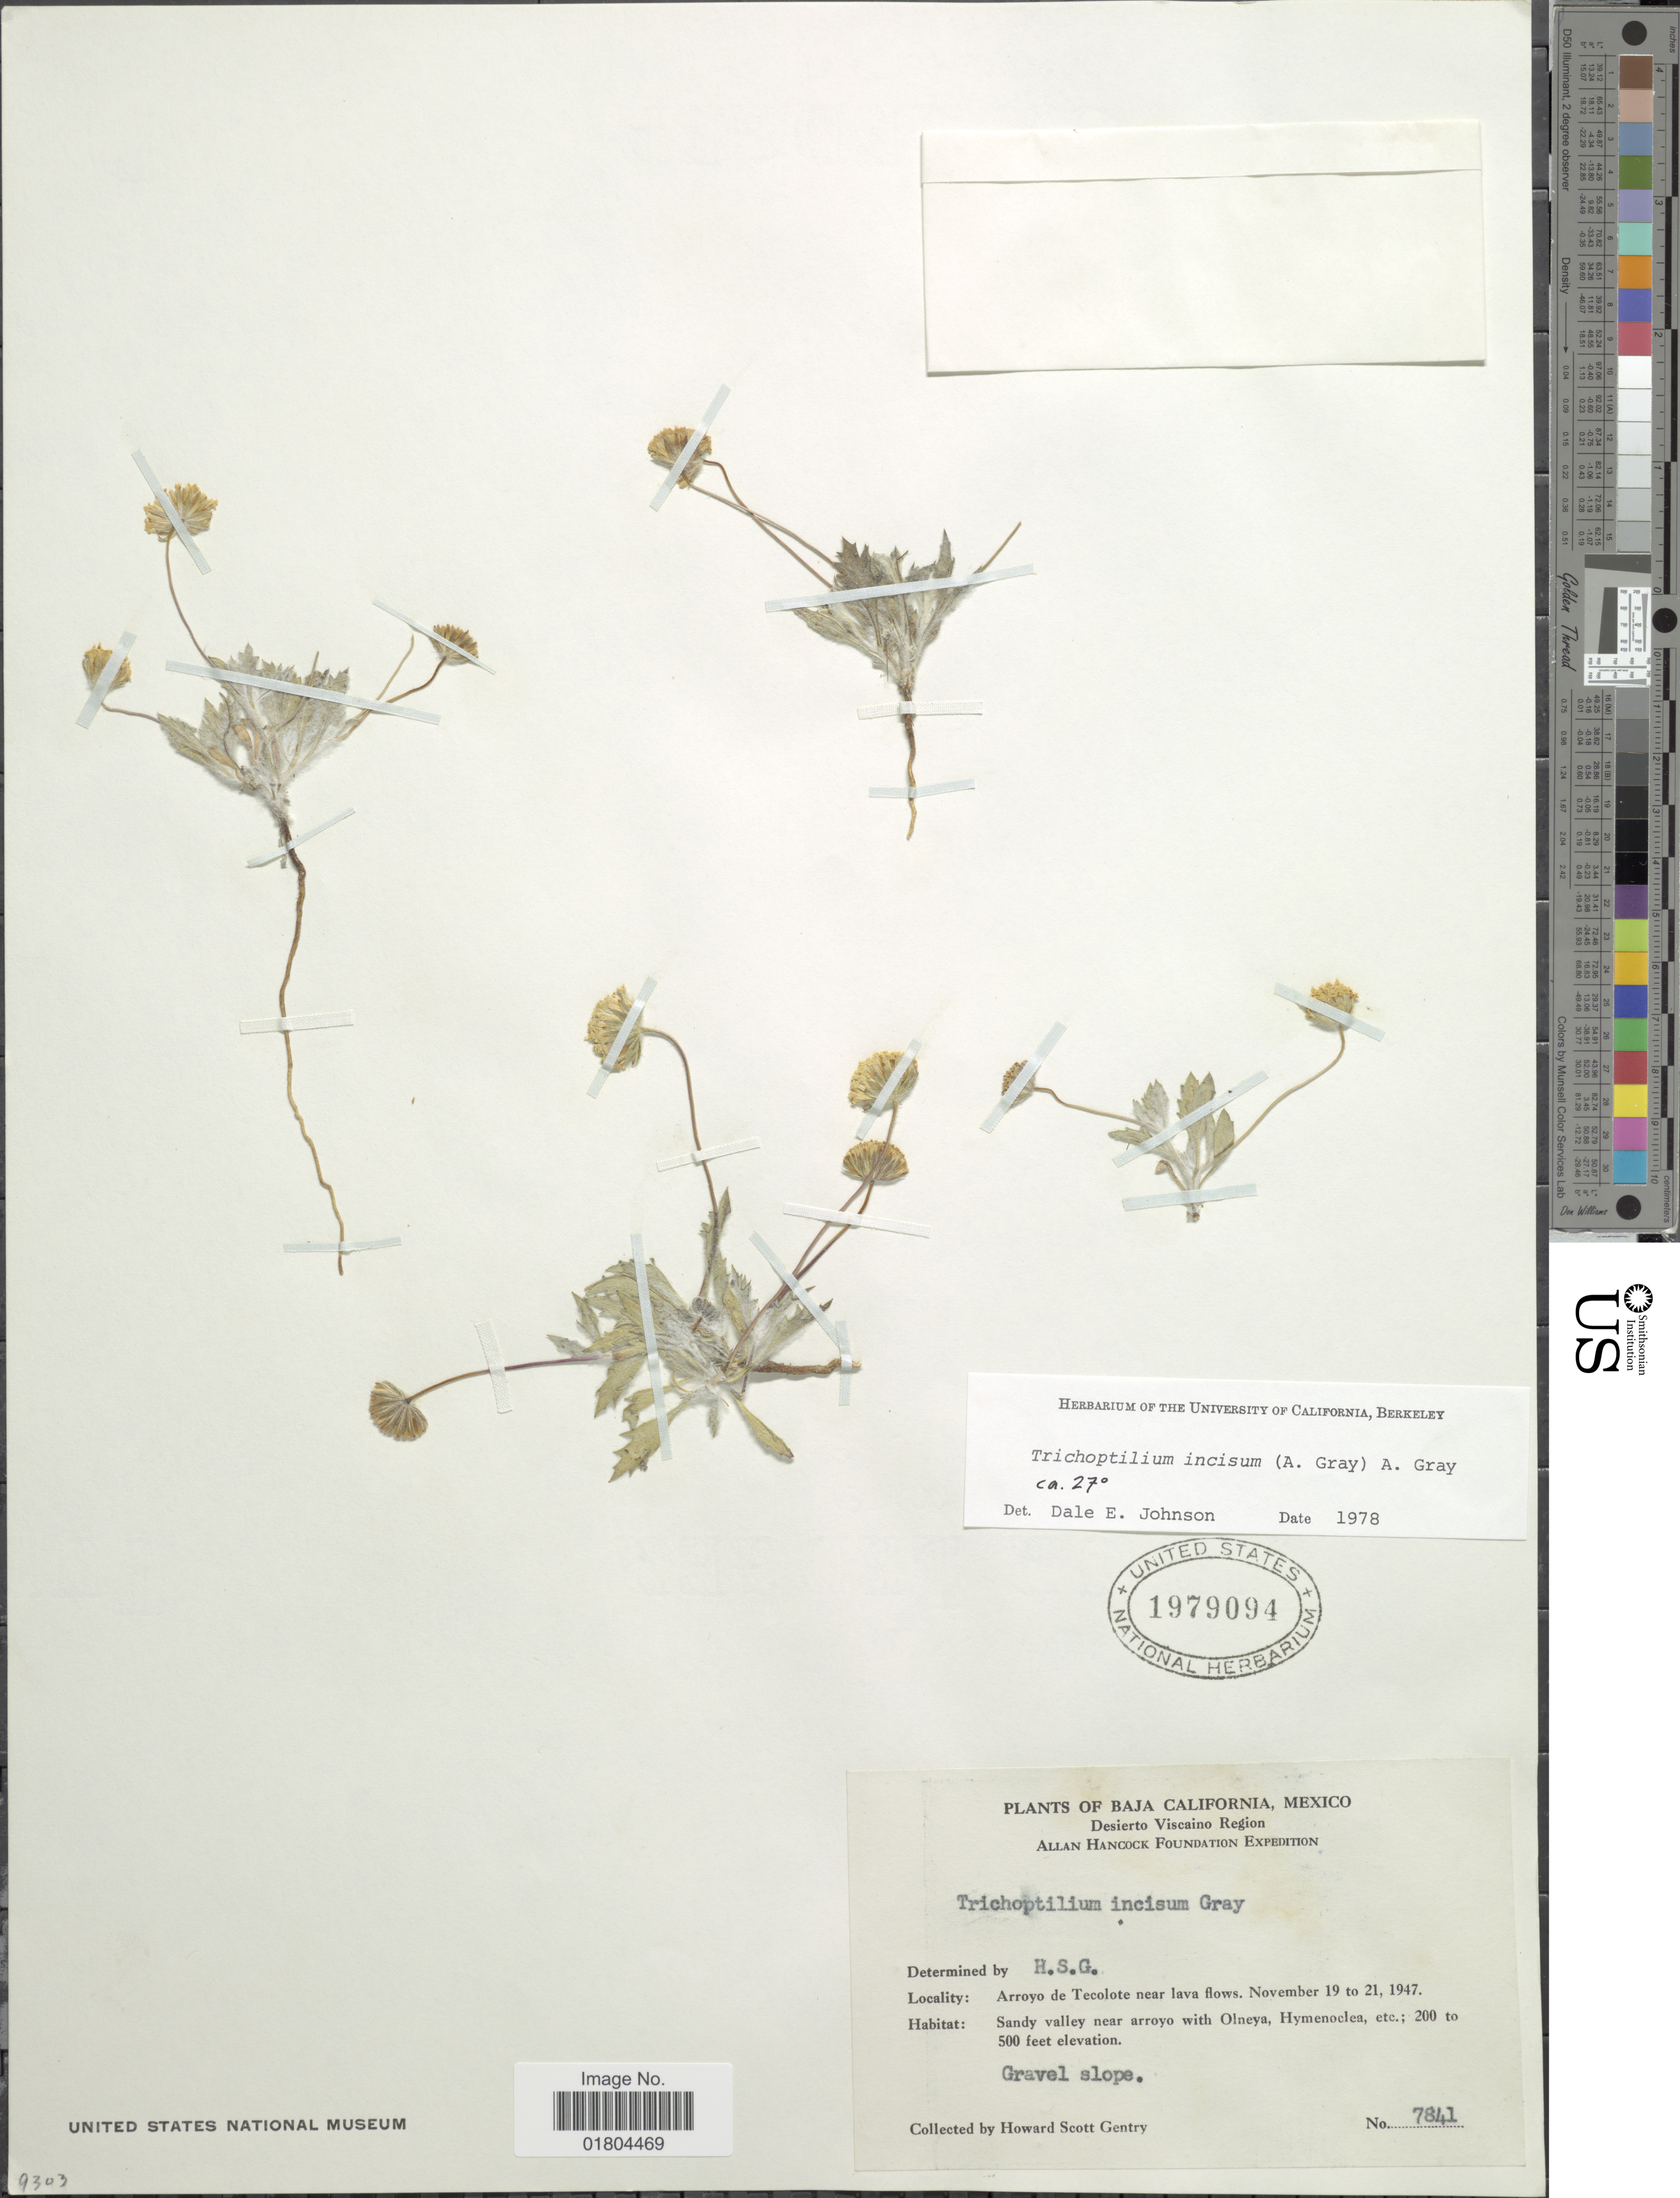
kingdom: Plantae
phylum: Tracheophyta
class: Magnoliopsida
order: Asterales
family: Asteraceae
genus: Trichoptilium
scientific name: Trichoptilium incisum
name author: (A. Gray) A. Gray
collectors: H. S. Gentry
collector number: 7841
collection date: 1947-11-19/1947-11-21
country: Mexico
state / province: Baja California Sur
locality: Desierto Viscaino Regiom Arroyo de Tecolote near lava flows, Sandy valley near arroyo with Olneya, Hymenocla. Gravel slope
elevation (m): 200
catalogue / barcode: US 1979094